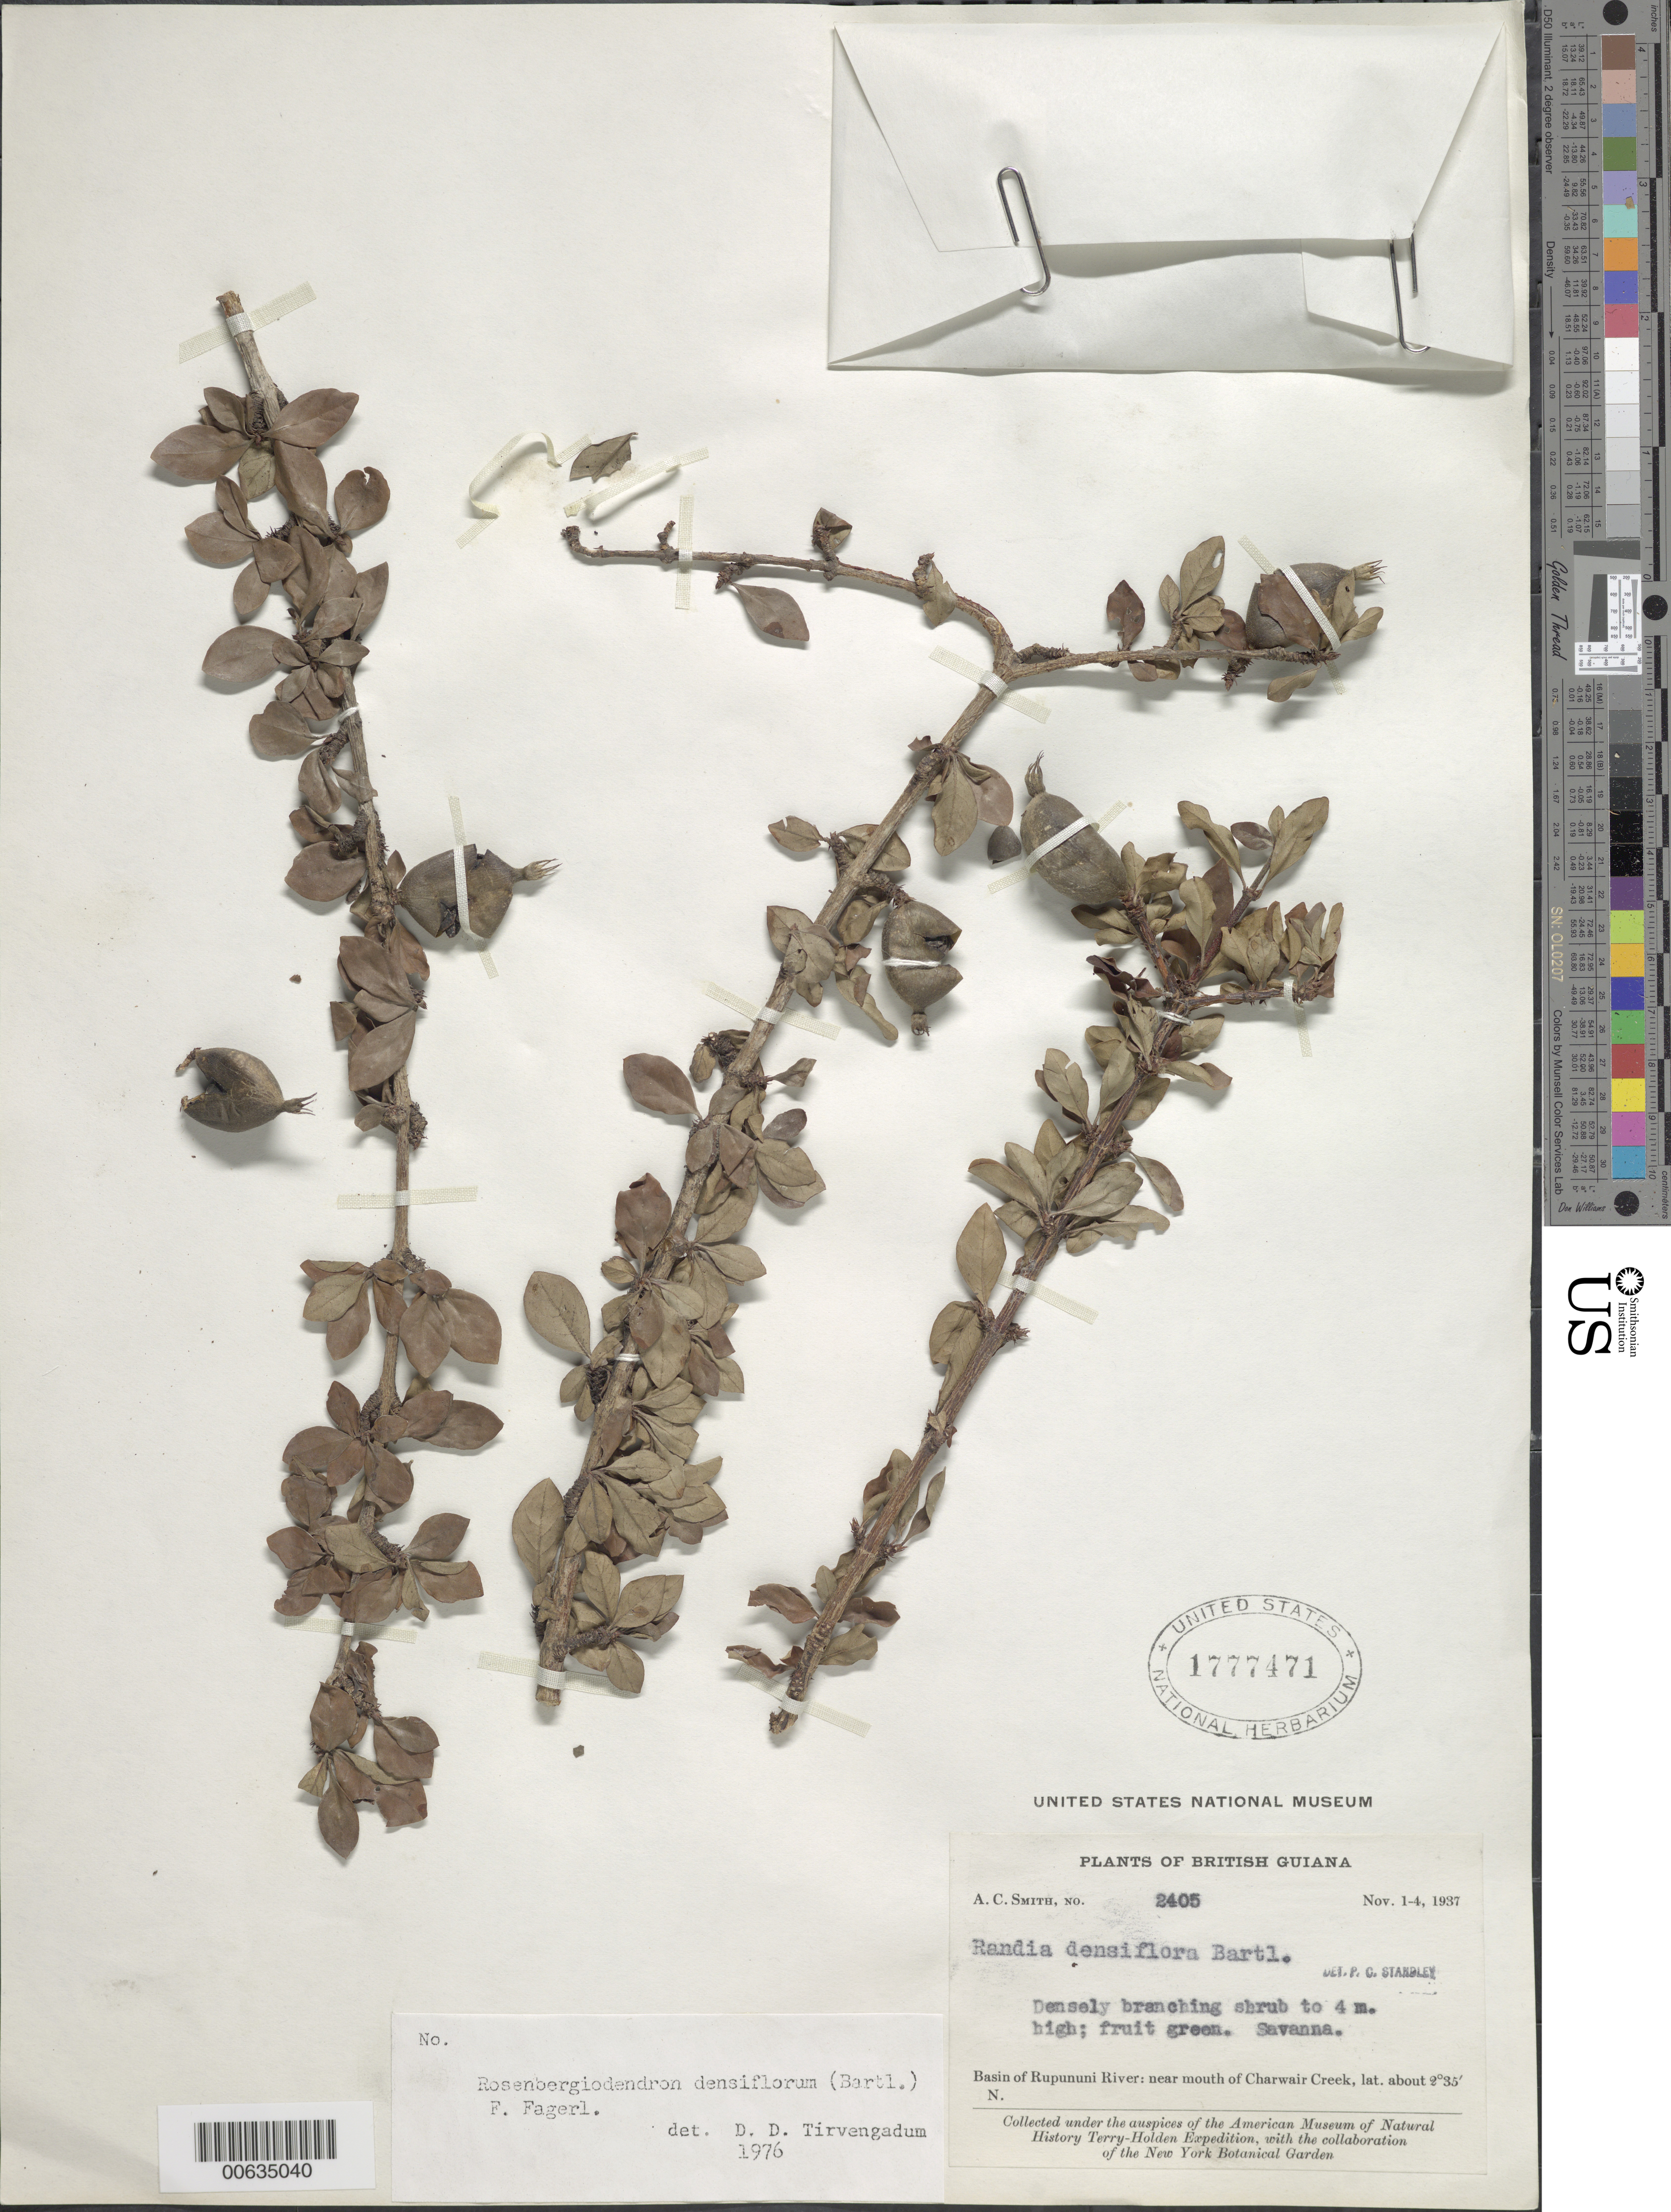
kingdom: Plantae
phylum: Tracheophyta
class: Magnoliopsida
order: Gentianales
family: Rubiaceae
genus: Rosenbergiodendron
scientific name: Rosenbergiodendron densiflorum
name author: (K. Schum.) Fagerl.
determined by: Tirvengadum, D. D.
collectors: A. C. Smith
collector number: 2405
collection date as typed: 1-Nov-37 to 4-Nov-37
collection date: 1937-11-01/1937-11-04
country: Guyana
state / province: U. Takutu-U. Essequibo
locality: Charwair Creek, near mouth, Rupununi R. basin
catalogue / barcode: US 1777471